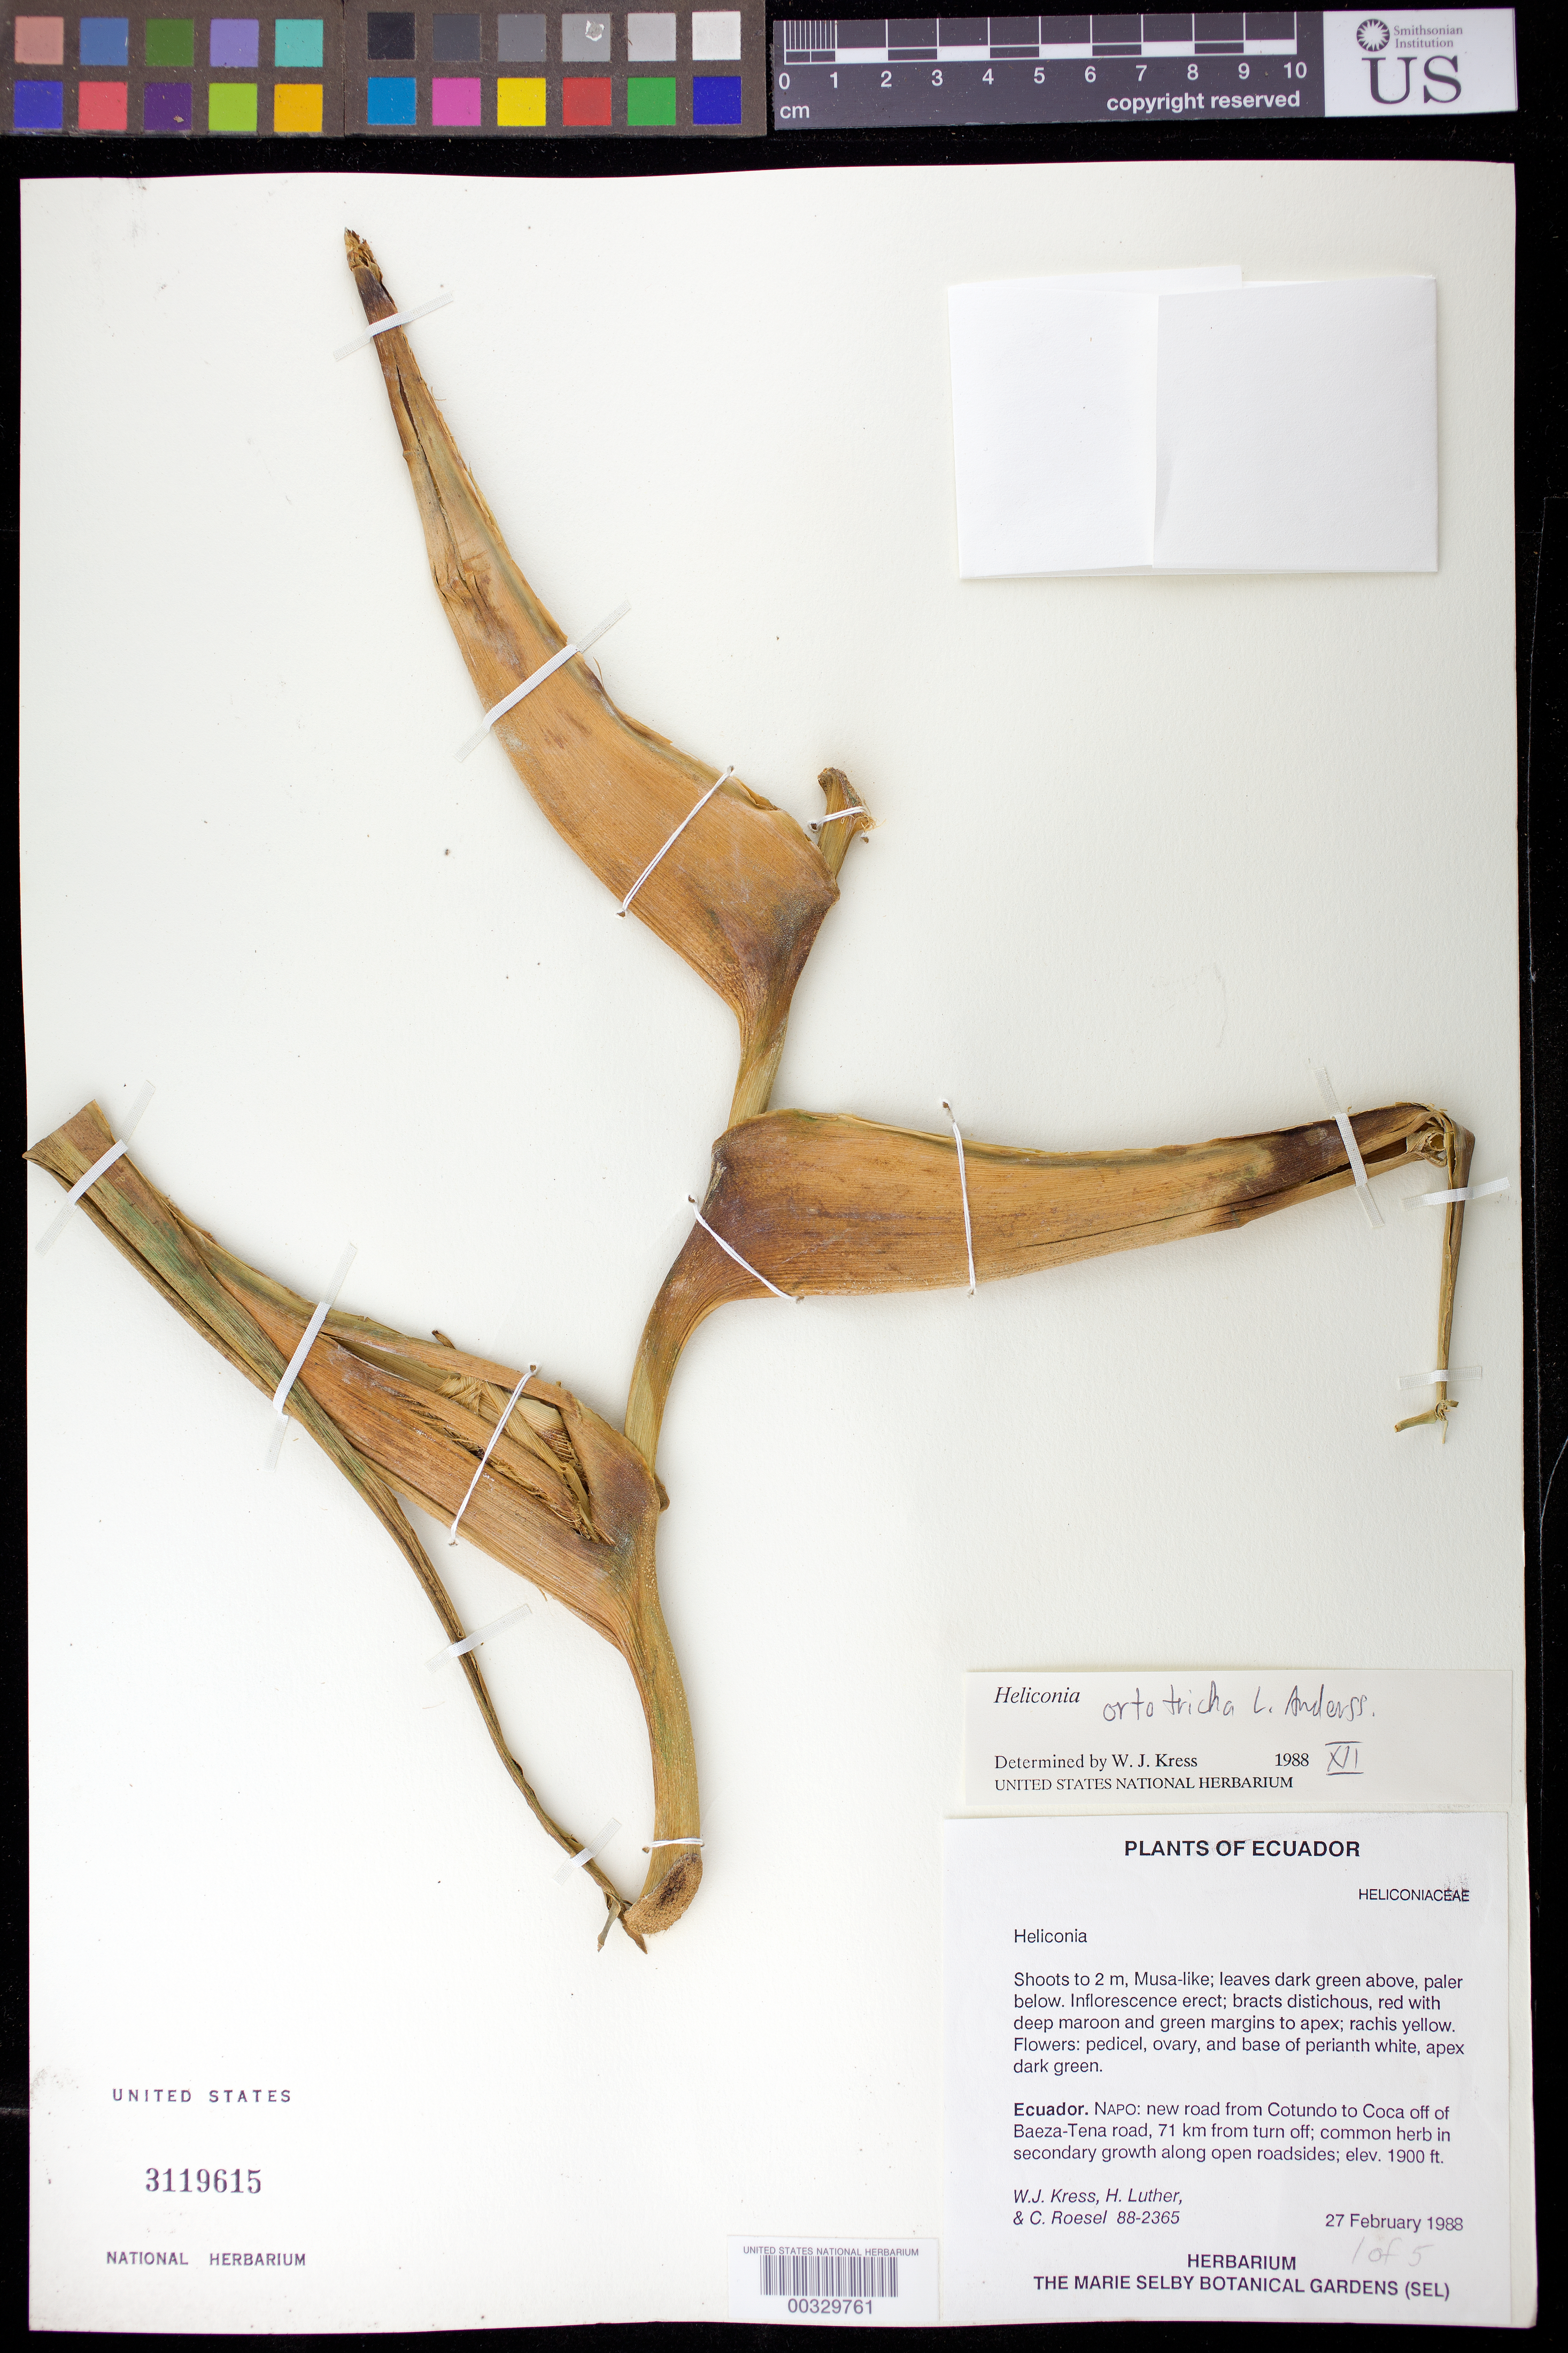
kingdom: Plantae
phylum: Tracheophyta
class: Liliopsida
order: Zingiberales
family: Heliconiaceae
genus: Heliconia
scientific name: Heliconia orthotricha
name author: L. Andersson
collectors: W. J. Kress, Harry E. Luther & C. S. Roesel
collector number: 88-2365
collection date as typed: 27 Feb 1988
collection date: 1988-02-27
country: Ecuador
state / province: Napo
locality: New road from cOtundo to coca of f of baeza-Tena road, 71 km from turn of f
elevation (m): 579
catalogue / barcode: US 3119615